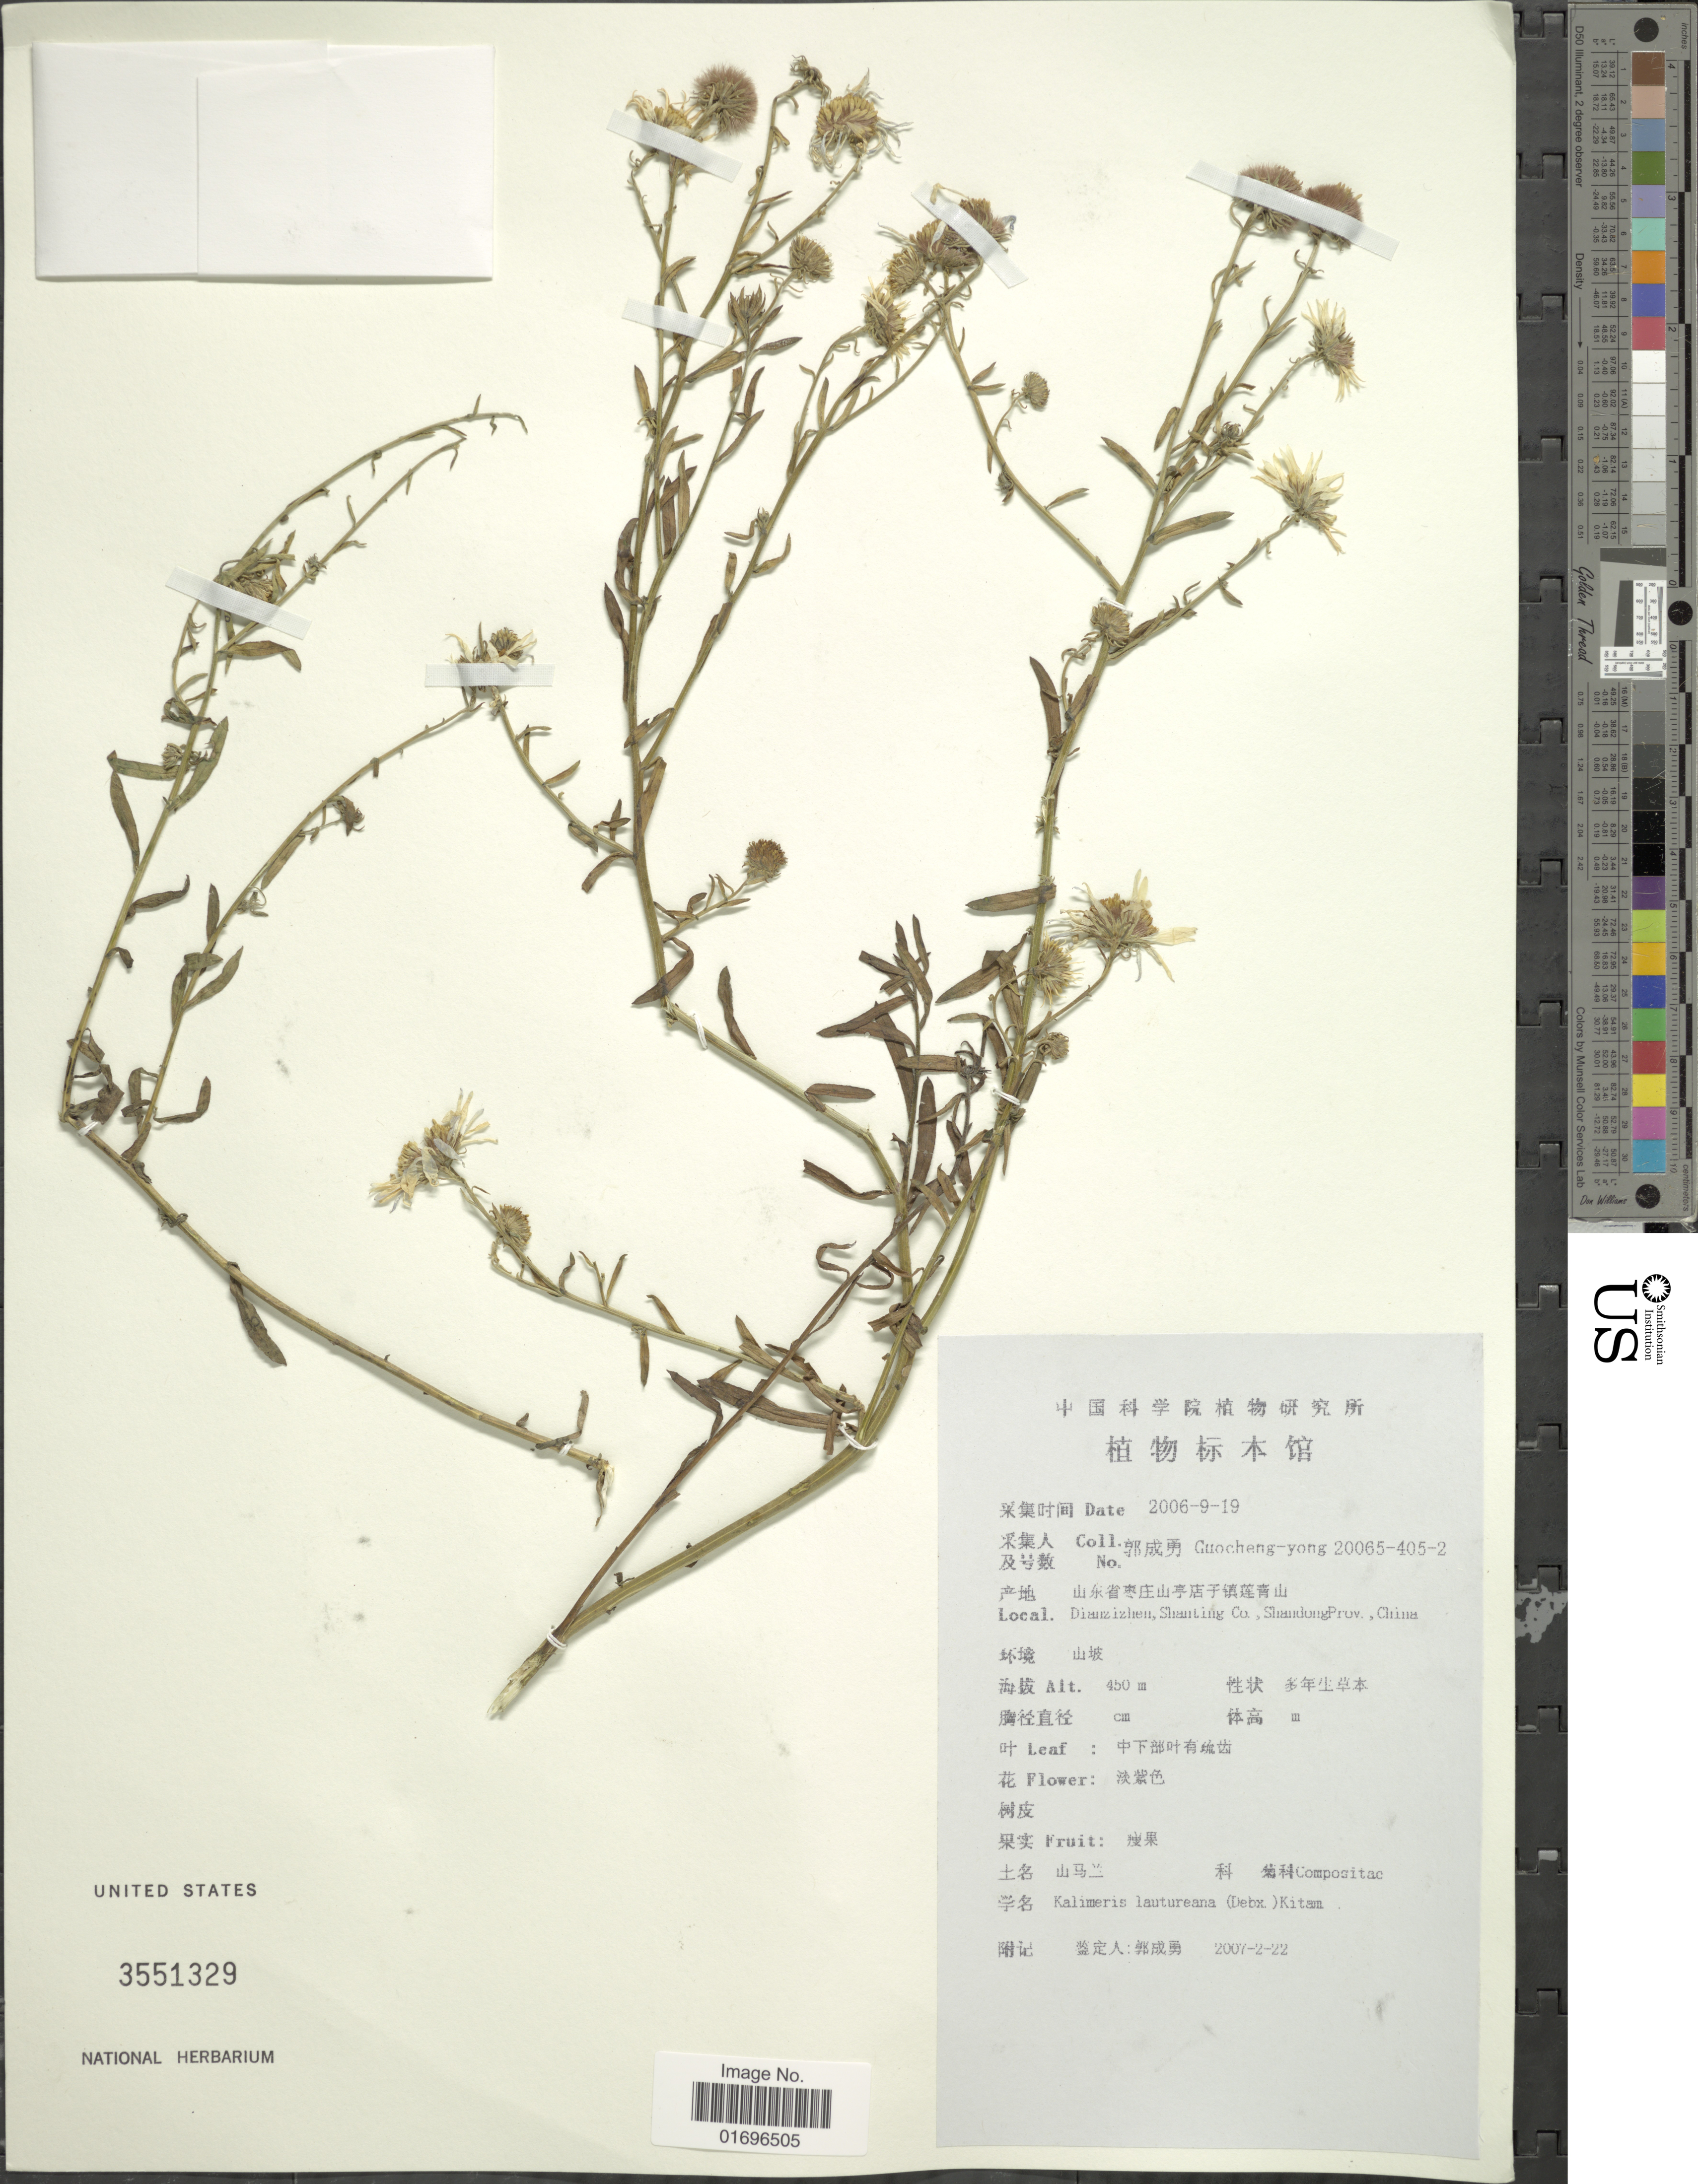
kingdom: Plantae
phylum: Tracheophyta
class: Magnoliopsida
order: Asterales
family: Asteraceae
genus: Aster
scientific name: Aster fastigiatus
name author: Fisch.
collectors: Guo cheng-yong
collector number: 20065-405-2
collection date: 2006-09-19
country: China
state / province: Shandong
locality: Dianzizhen, Shanting Co., Shandong Prov.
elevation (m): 450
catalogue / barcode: US 3551329